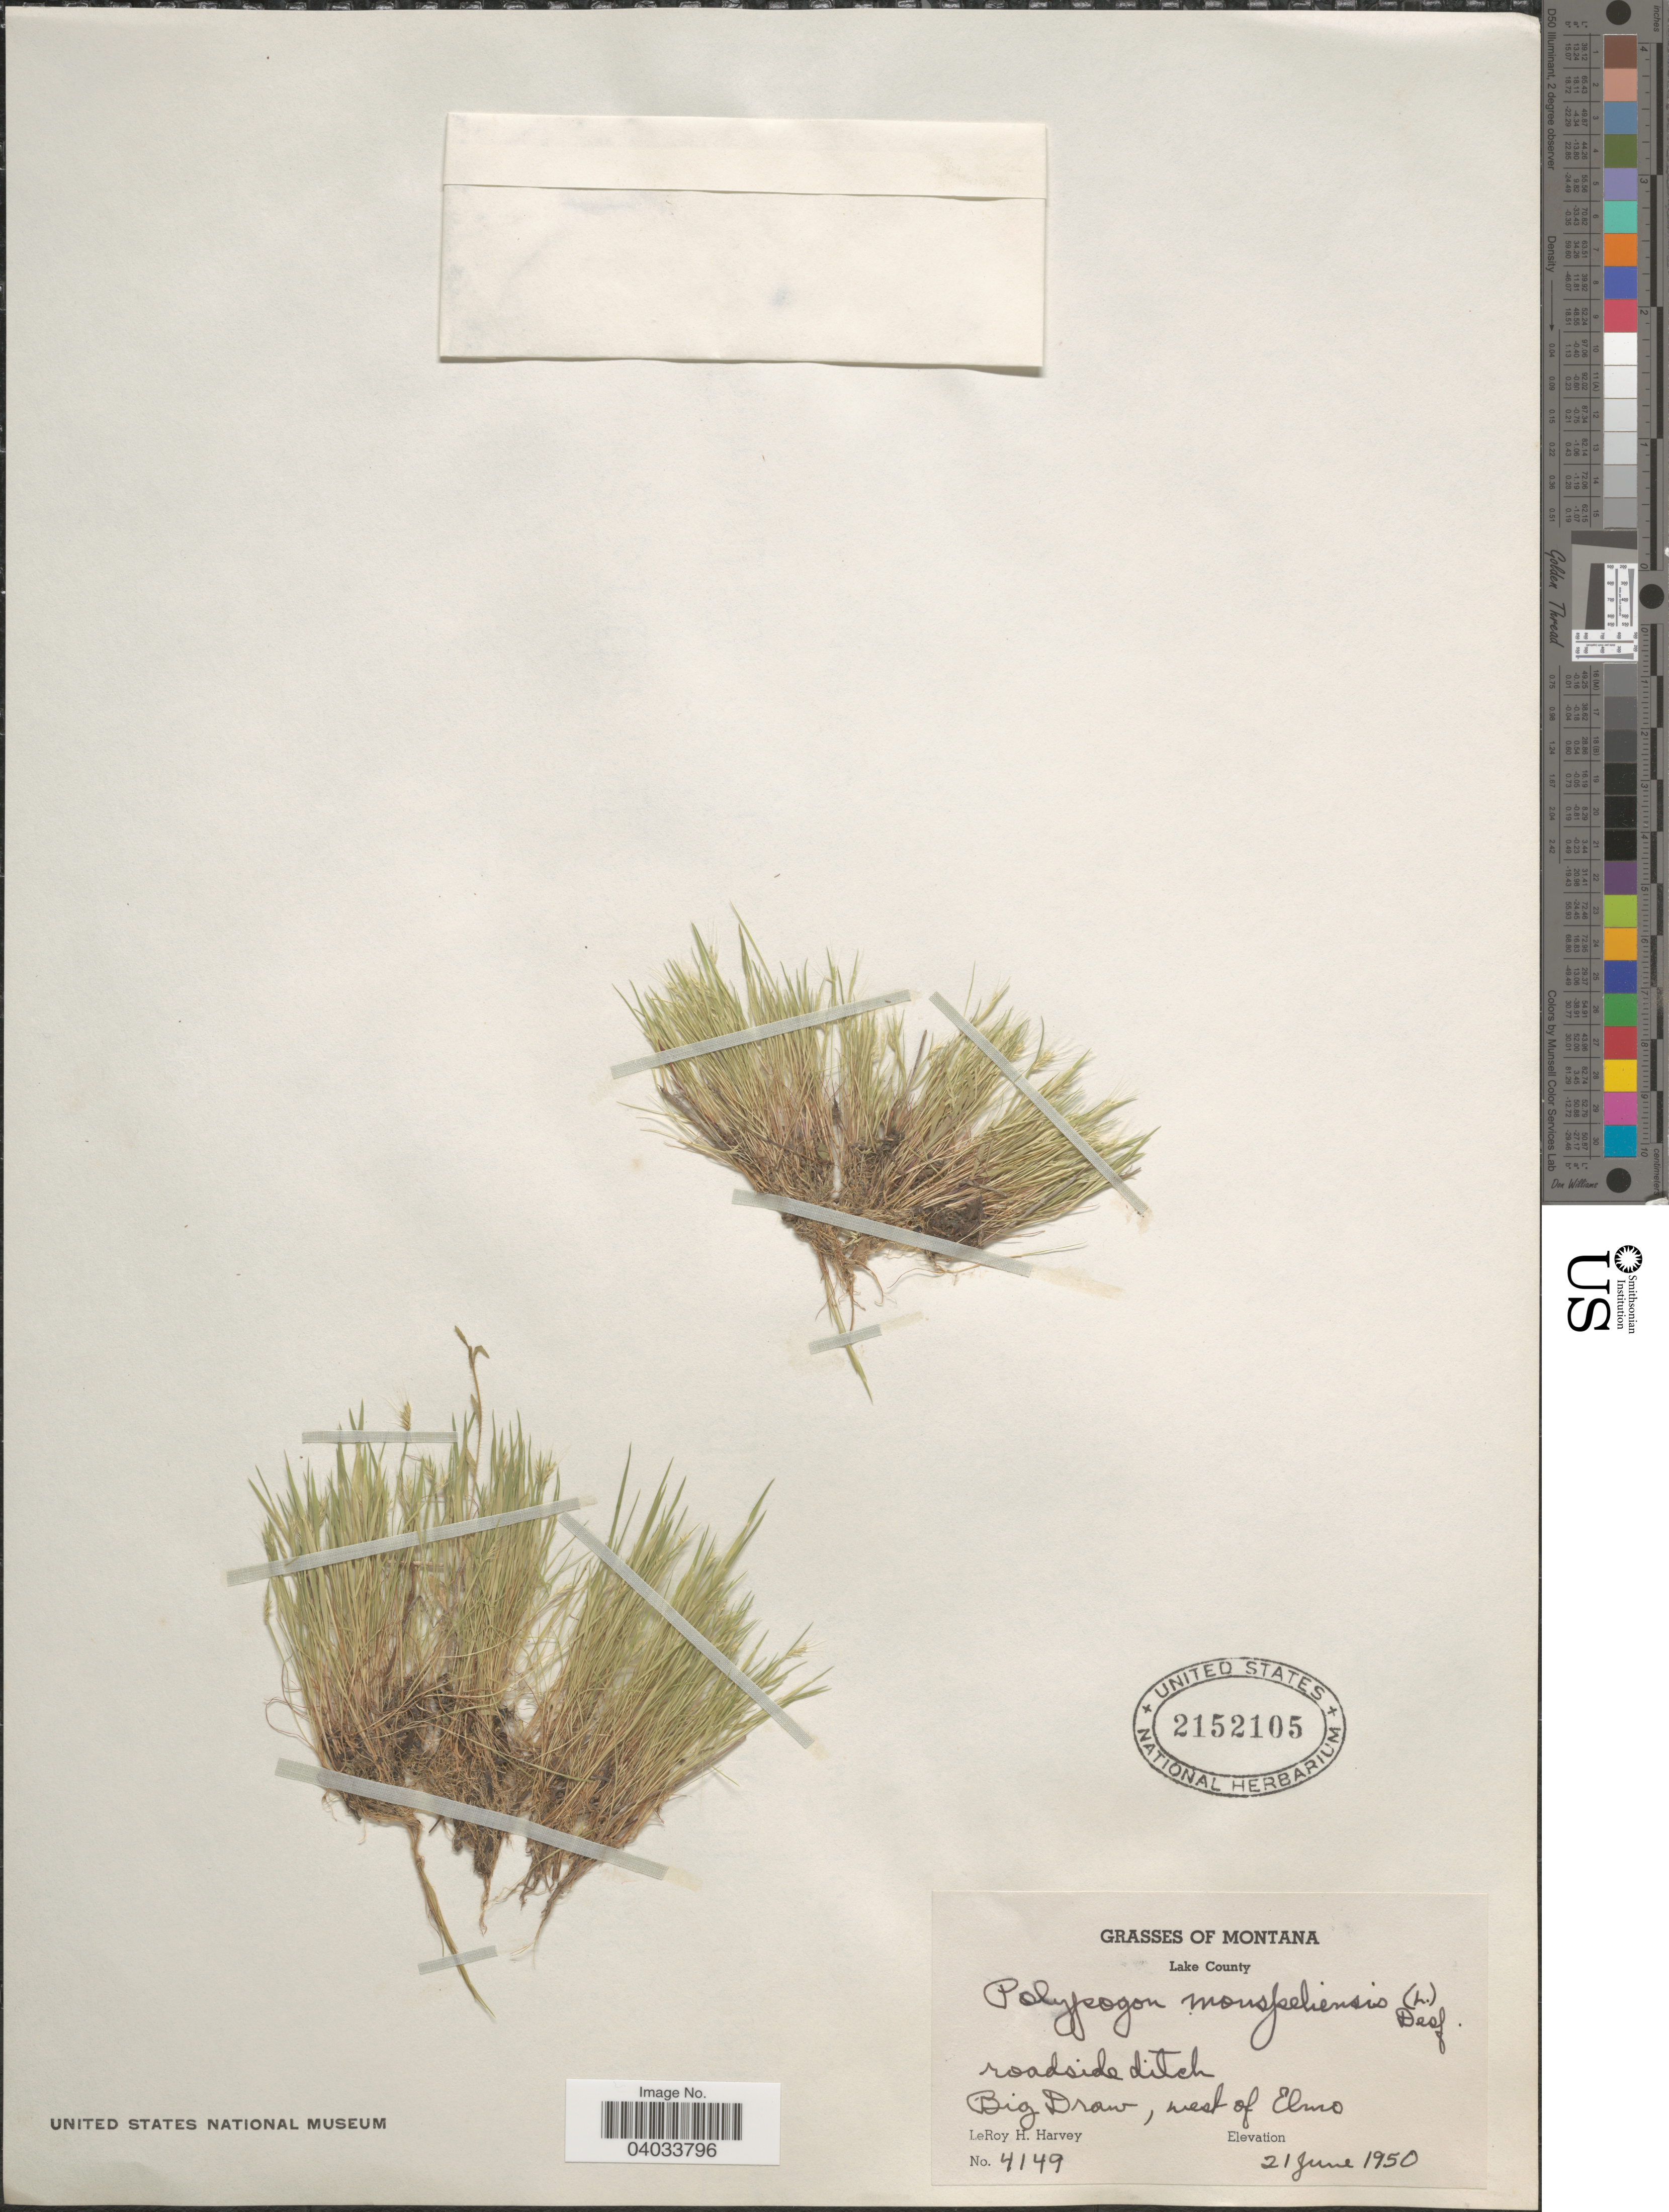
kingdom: Plantae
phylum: Tracheophyta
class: Liliopsida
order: Poales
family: Poaceae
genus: Polypogon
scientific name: Polypogon monspeliensis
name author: (L.) Desf.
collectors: L. H. Harvey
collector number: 4149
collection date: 1950-06-21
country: United States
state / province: Montana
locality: Lake County. Big Draw, west of Elmo.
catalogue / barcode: US 2152105